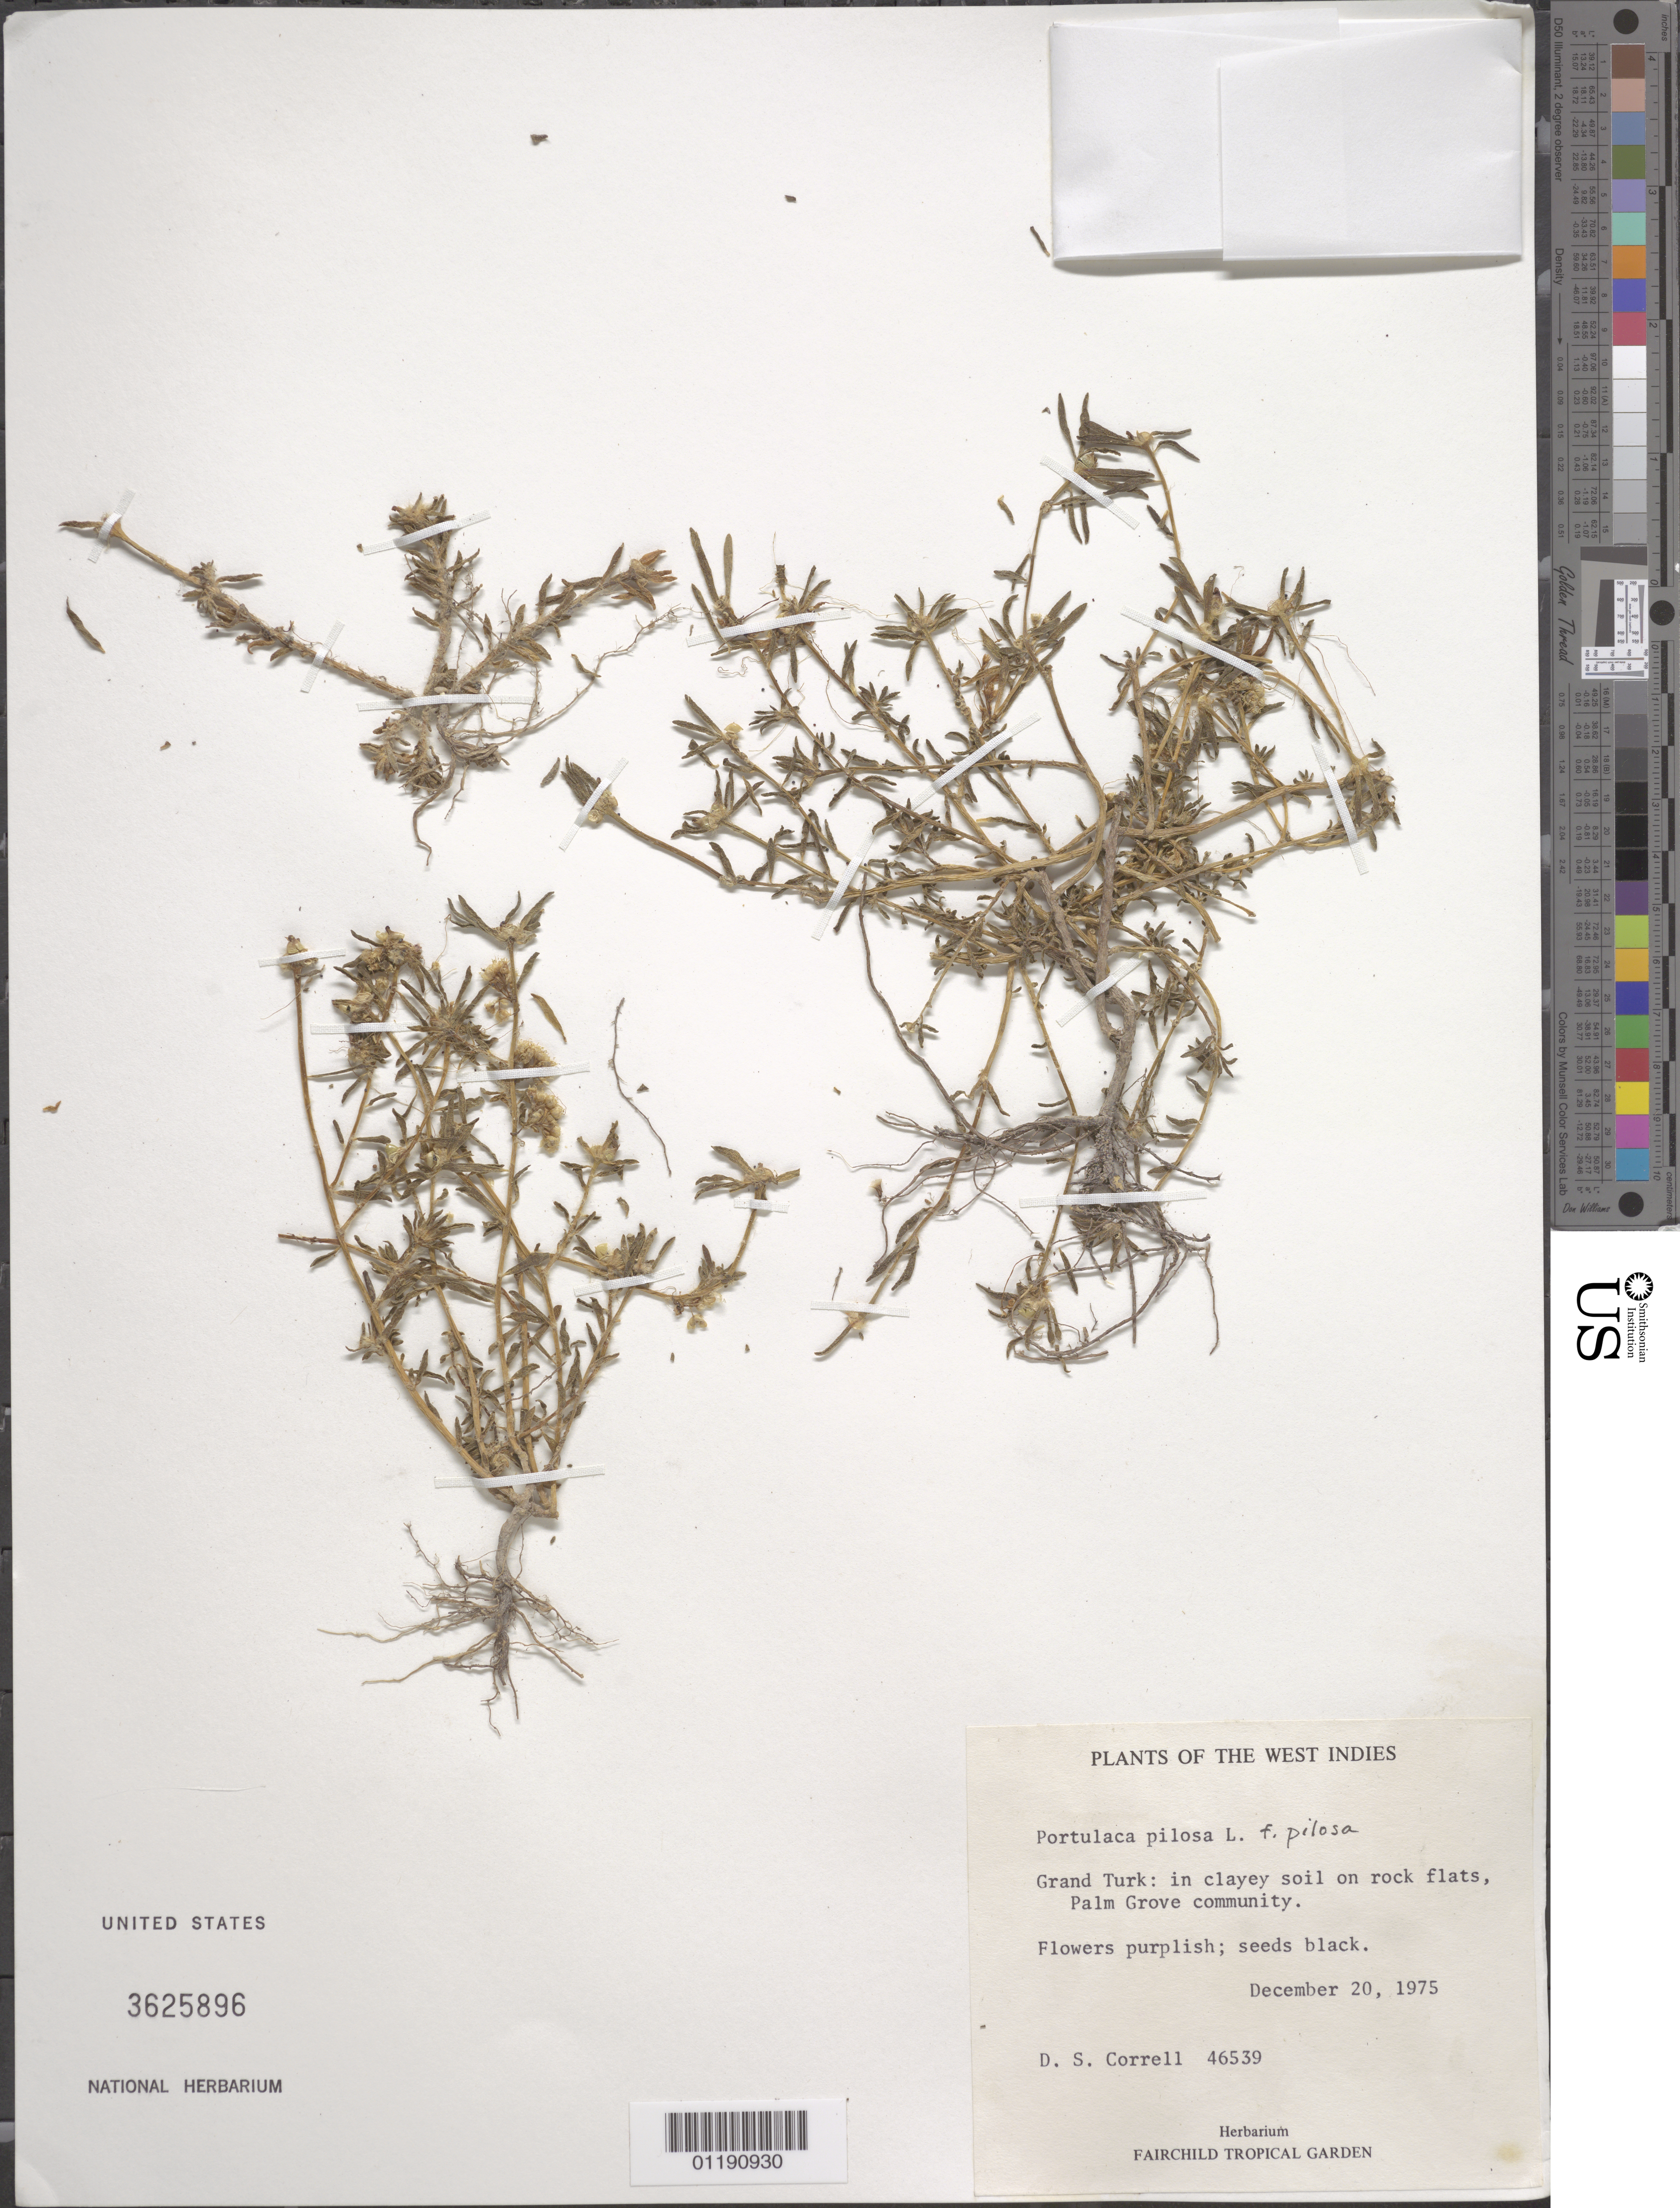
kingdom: Plantae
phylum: Tracheophyta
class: Magnoliopsida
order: Caryophyllales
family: Portulacaceae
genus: Portulaca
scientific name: Portulaca pilosa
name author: L.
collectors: D. S. Correll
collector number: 46539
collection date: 1975-12-20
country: Bahamas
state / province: Grand Turk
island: Grand Turk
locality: Grand Turk: on rock flats, Palm Grove community.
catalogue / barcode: US 3625896